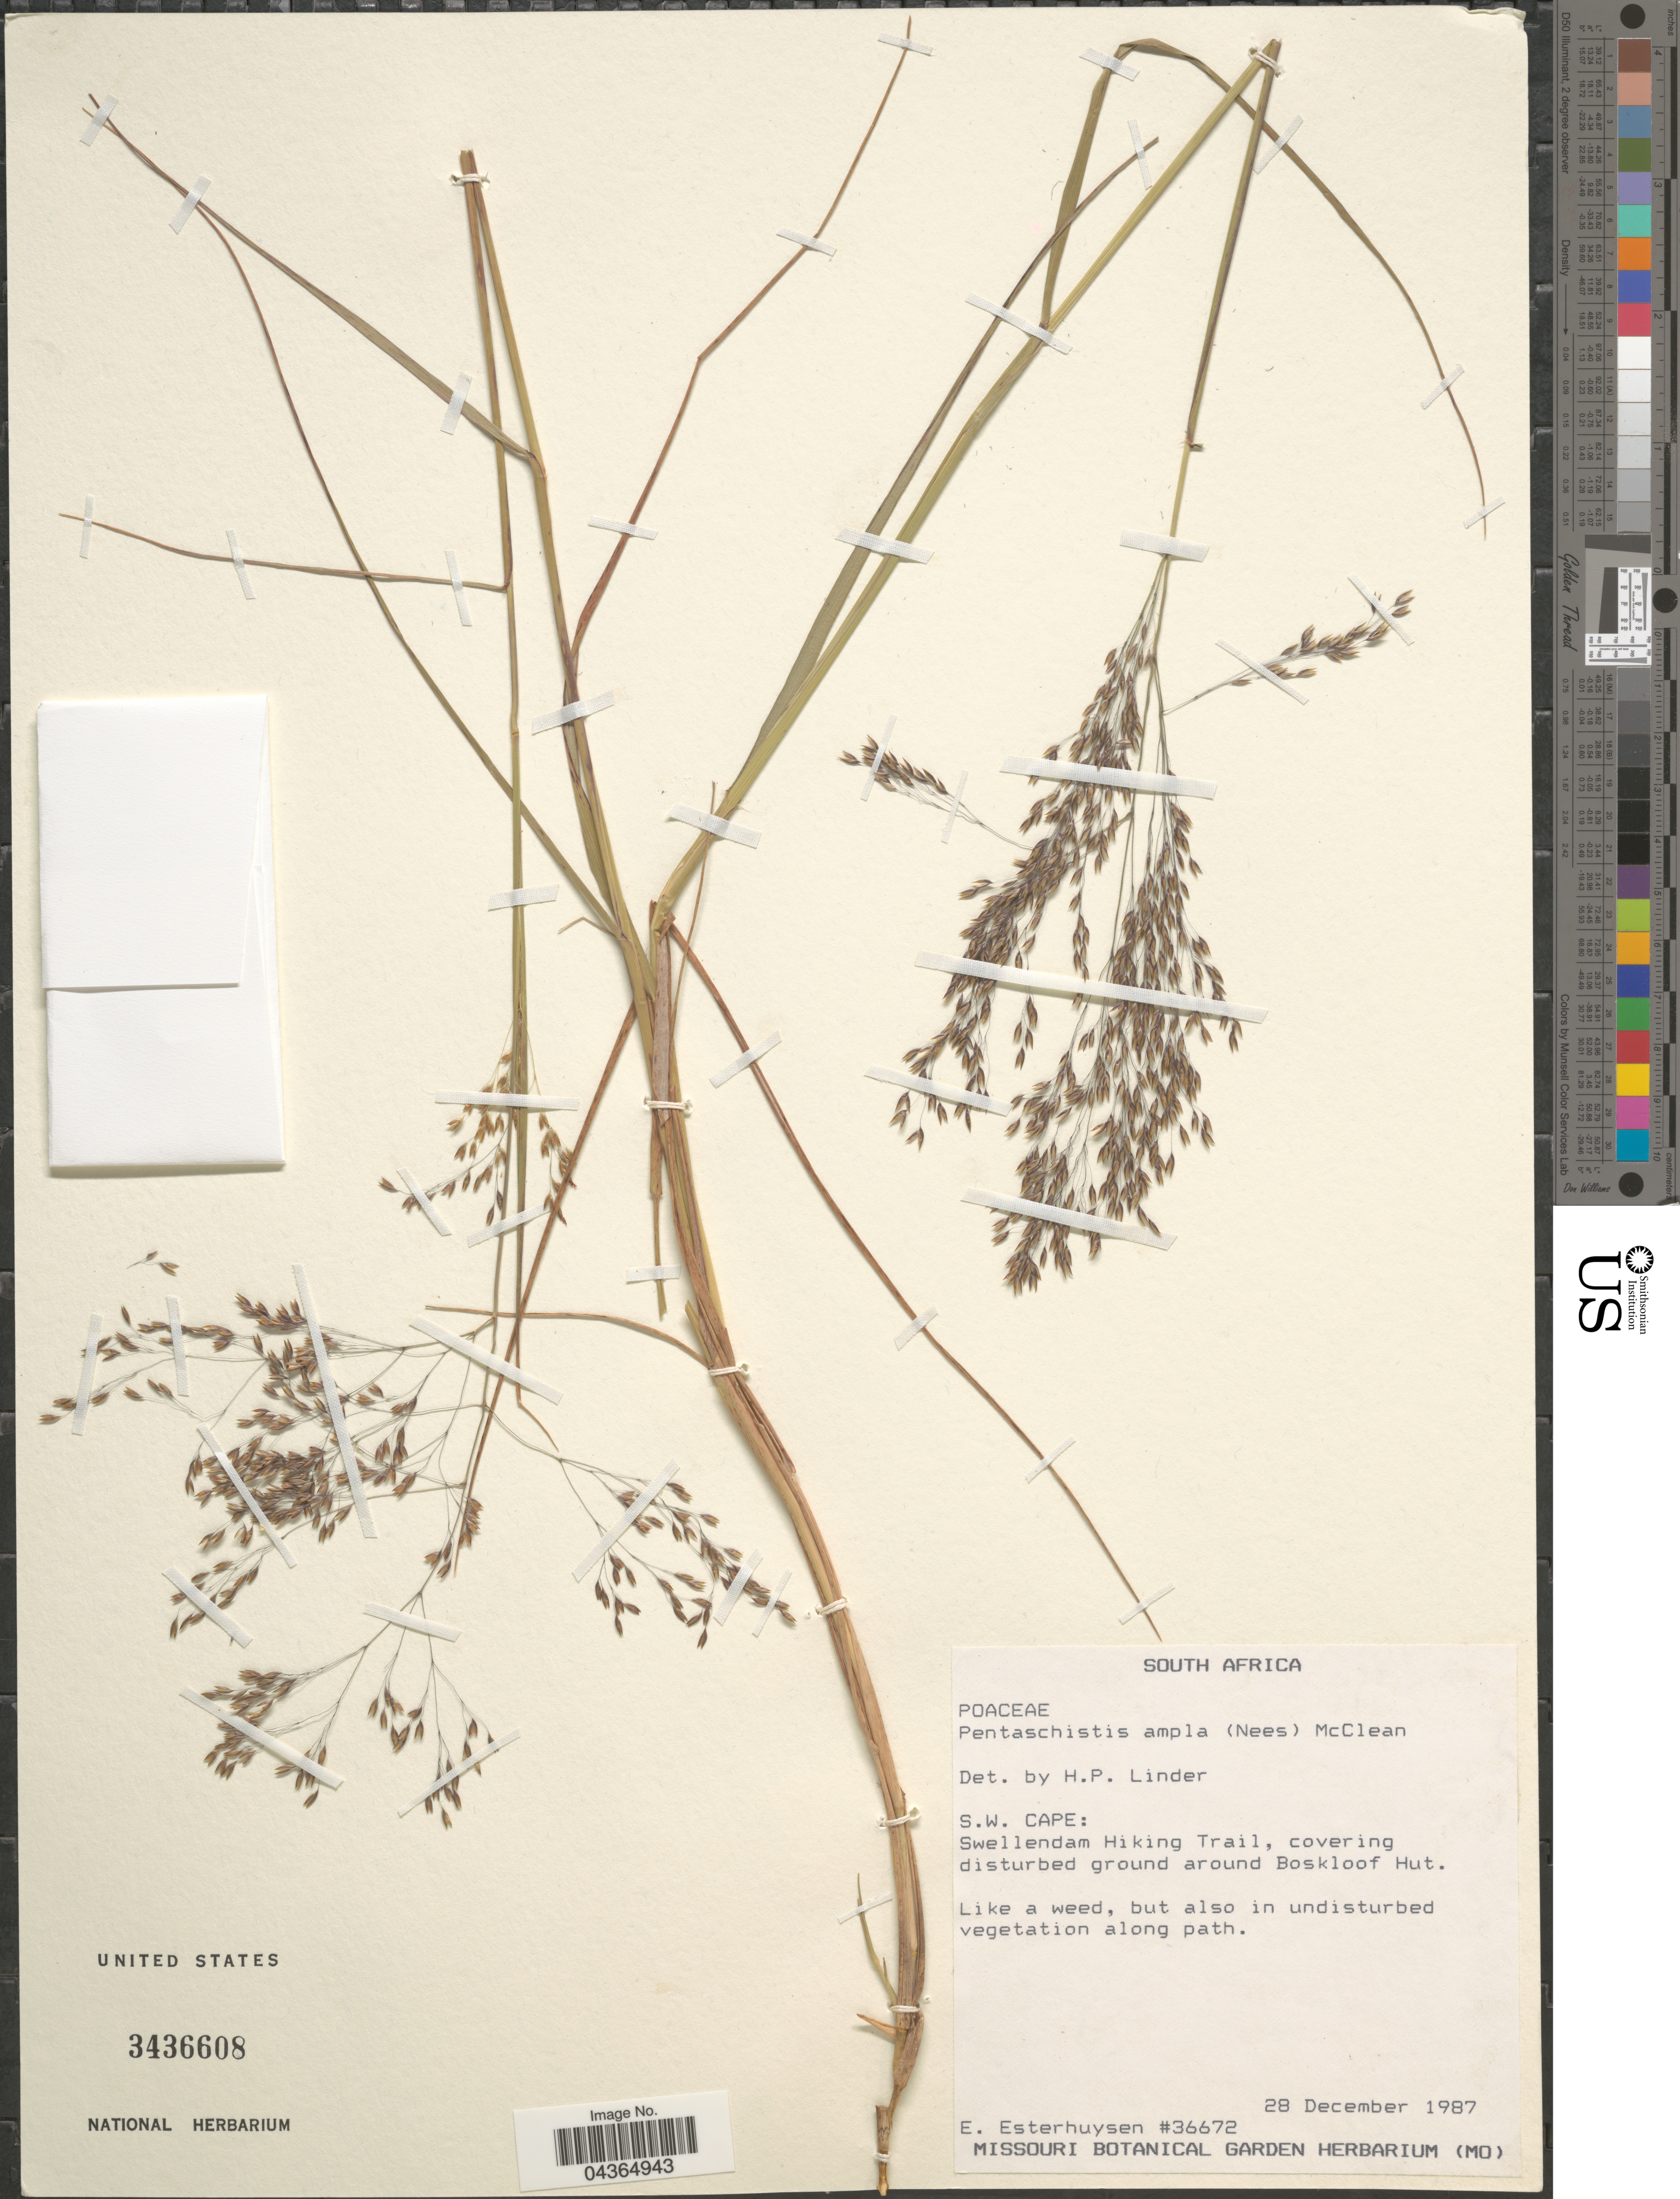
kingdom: Plantae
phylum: Tracheophyta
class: Liliopsida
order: Poales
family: Poaceae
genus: Pentameris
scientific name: Pentameris ampla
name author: (Nees) Galley & H.P. Linder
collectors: E. E. Esterhuysen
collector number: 36672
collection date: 1987-12-28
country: South Africa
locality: S.W. Cape: Swellendam Hiking Trail, covering disturbed ground around Boskloof Hut.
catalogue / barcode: US 3436608